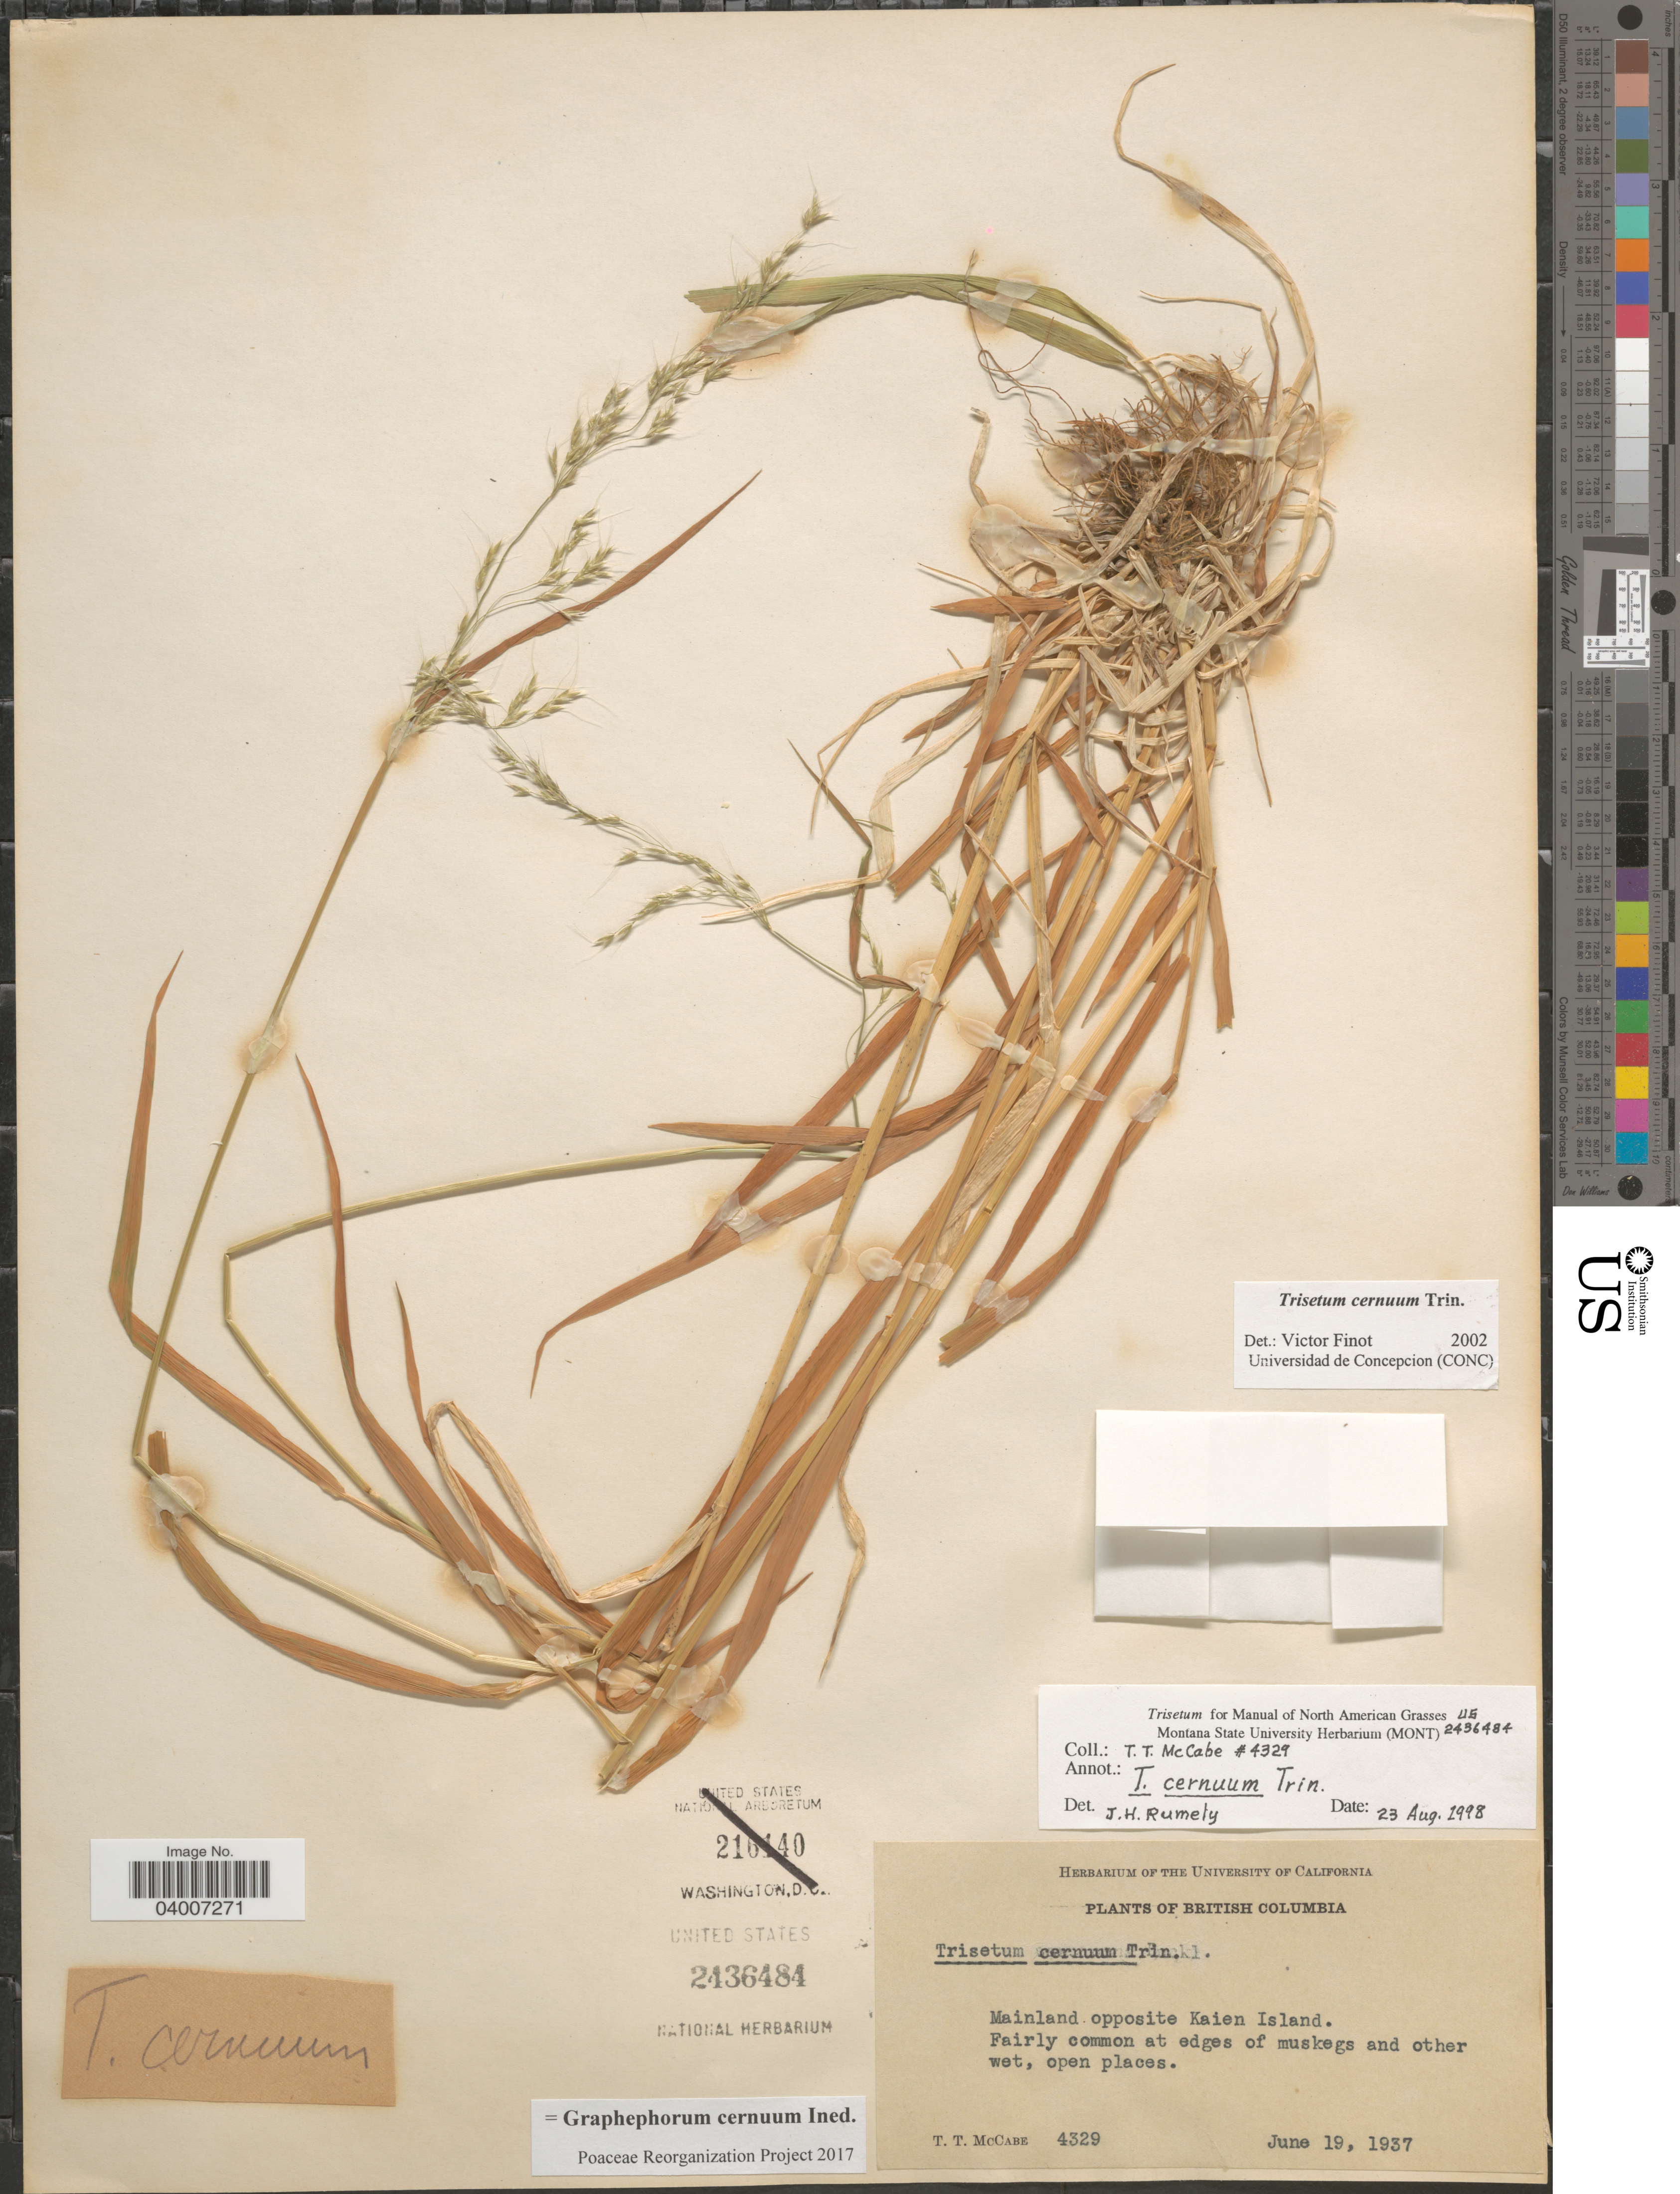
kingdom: Plantae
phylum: Tracheophyta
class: Liliopsida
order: Poales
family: Poaceae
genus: Graphephorum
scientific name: Graphephorum cernuum ined.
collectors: T. McCabe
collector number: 4329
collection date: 1937-06-19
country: Canada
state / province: British Columbia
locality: Mainland opposite Kaien Island.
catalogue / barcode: US 2436484